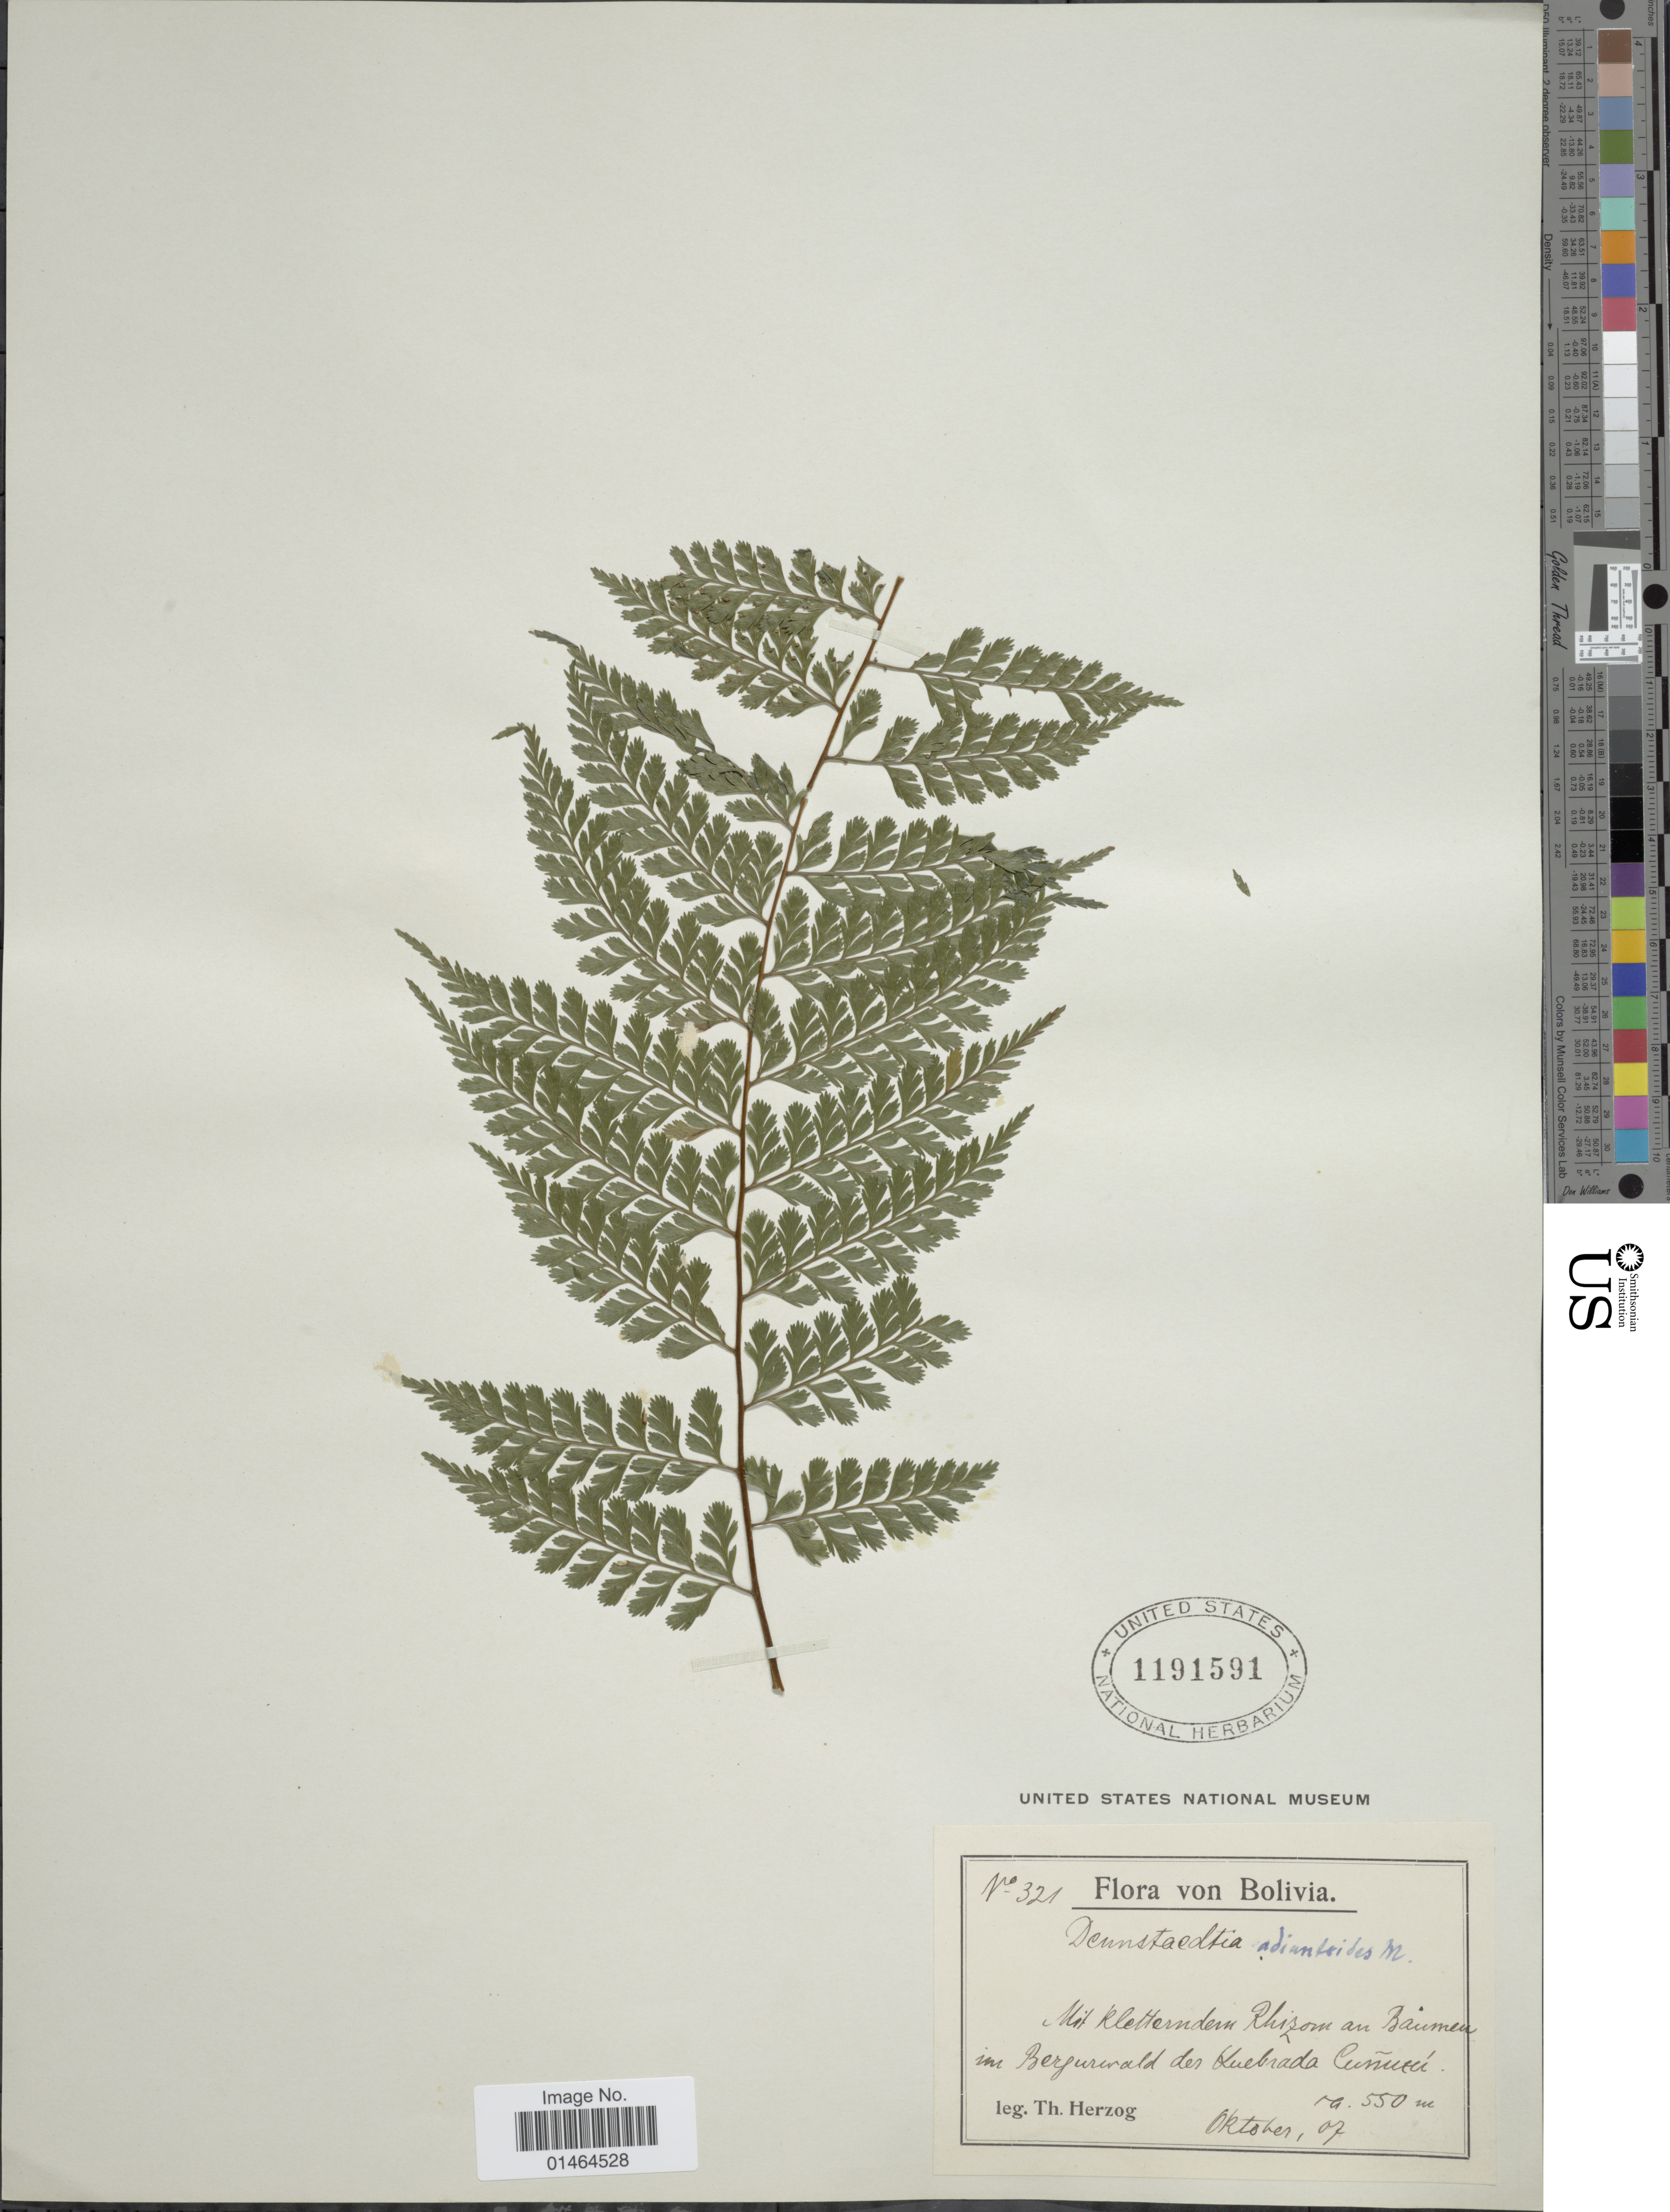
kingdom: Plantae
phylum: Tracheophyta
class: Polypodiopsida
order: Polypodiales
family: Dennstaedtiaceae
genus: Dennstaedtia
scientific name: Dennstaedtia bipinnata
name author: (Cav.) Maxon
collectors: T. K. J. Herzog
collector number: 321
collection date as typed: Transcribed d/m/y: /10/7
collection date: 1907-10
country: Bolivia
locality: Mit Kletterndern Rhizom au Baumen im Bergurwald des Quebrada Cuñucui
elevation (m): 550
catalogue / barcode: US 1191591